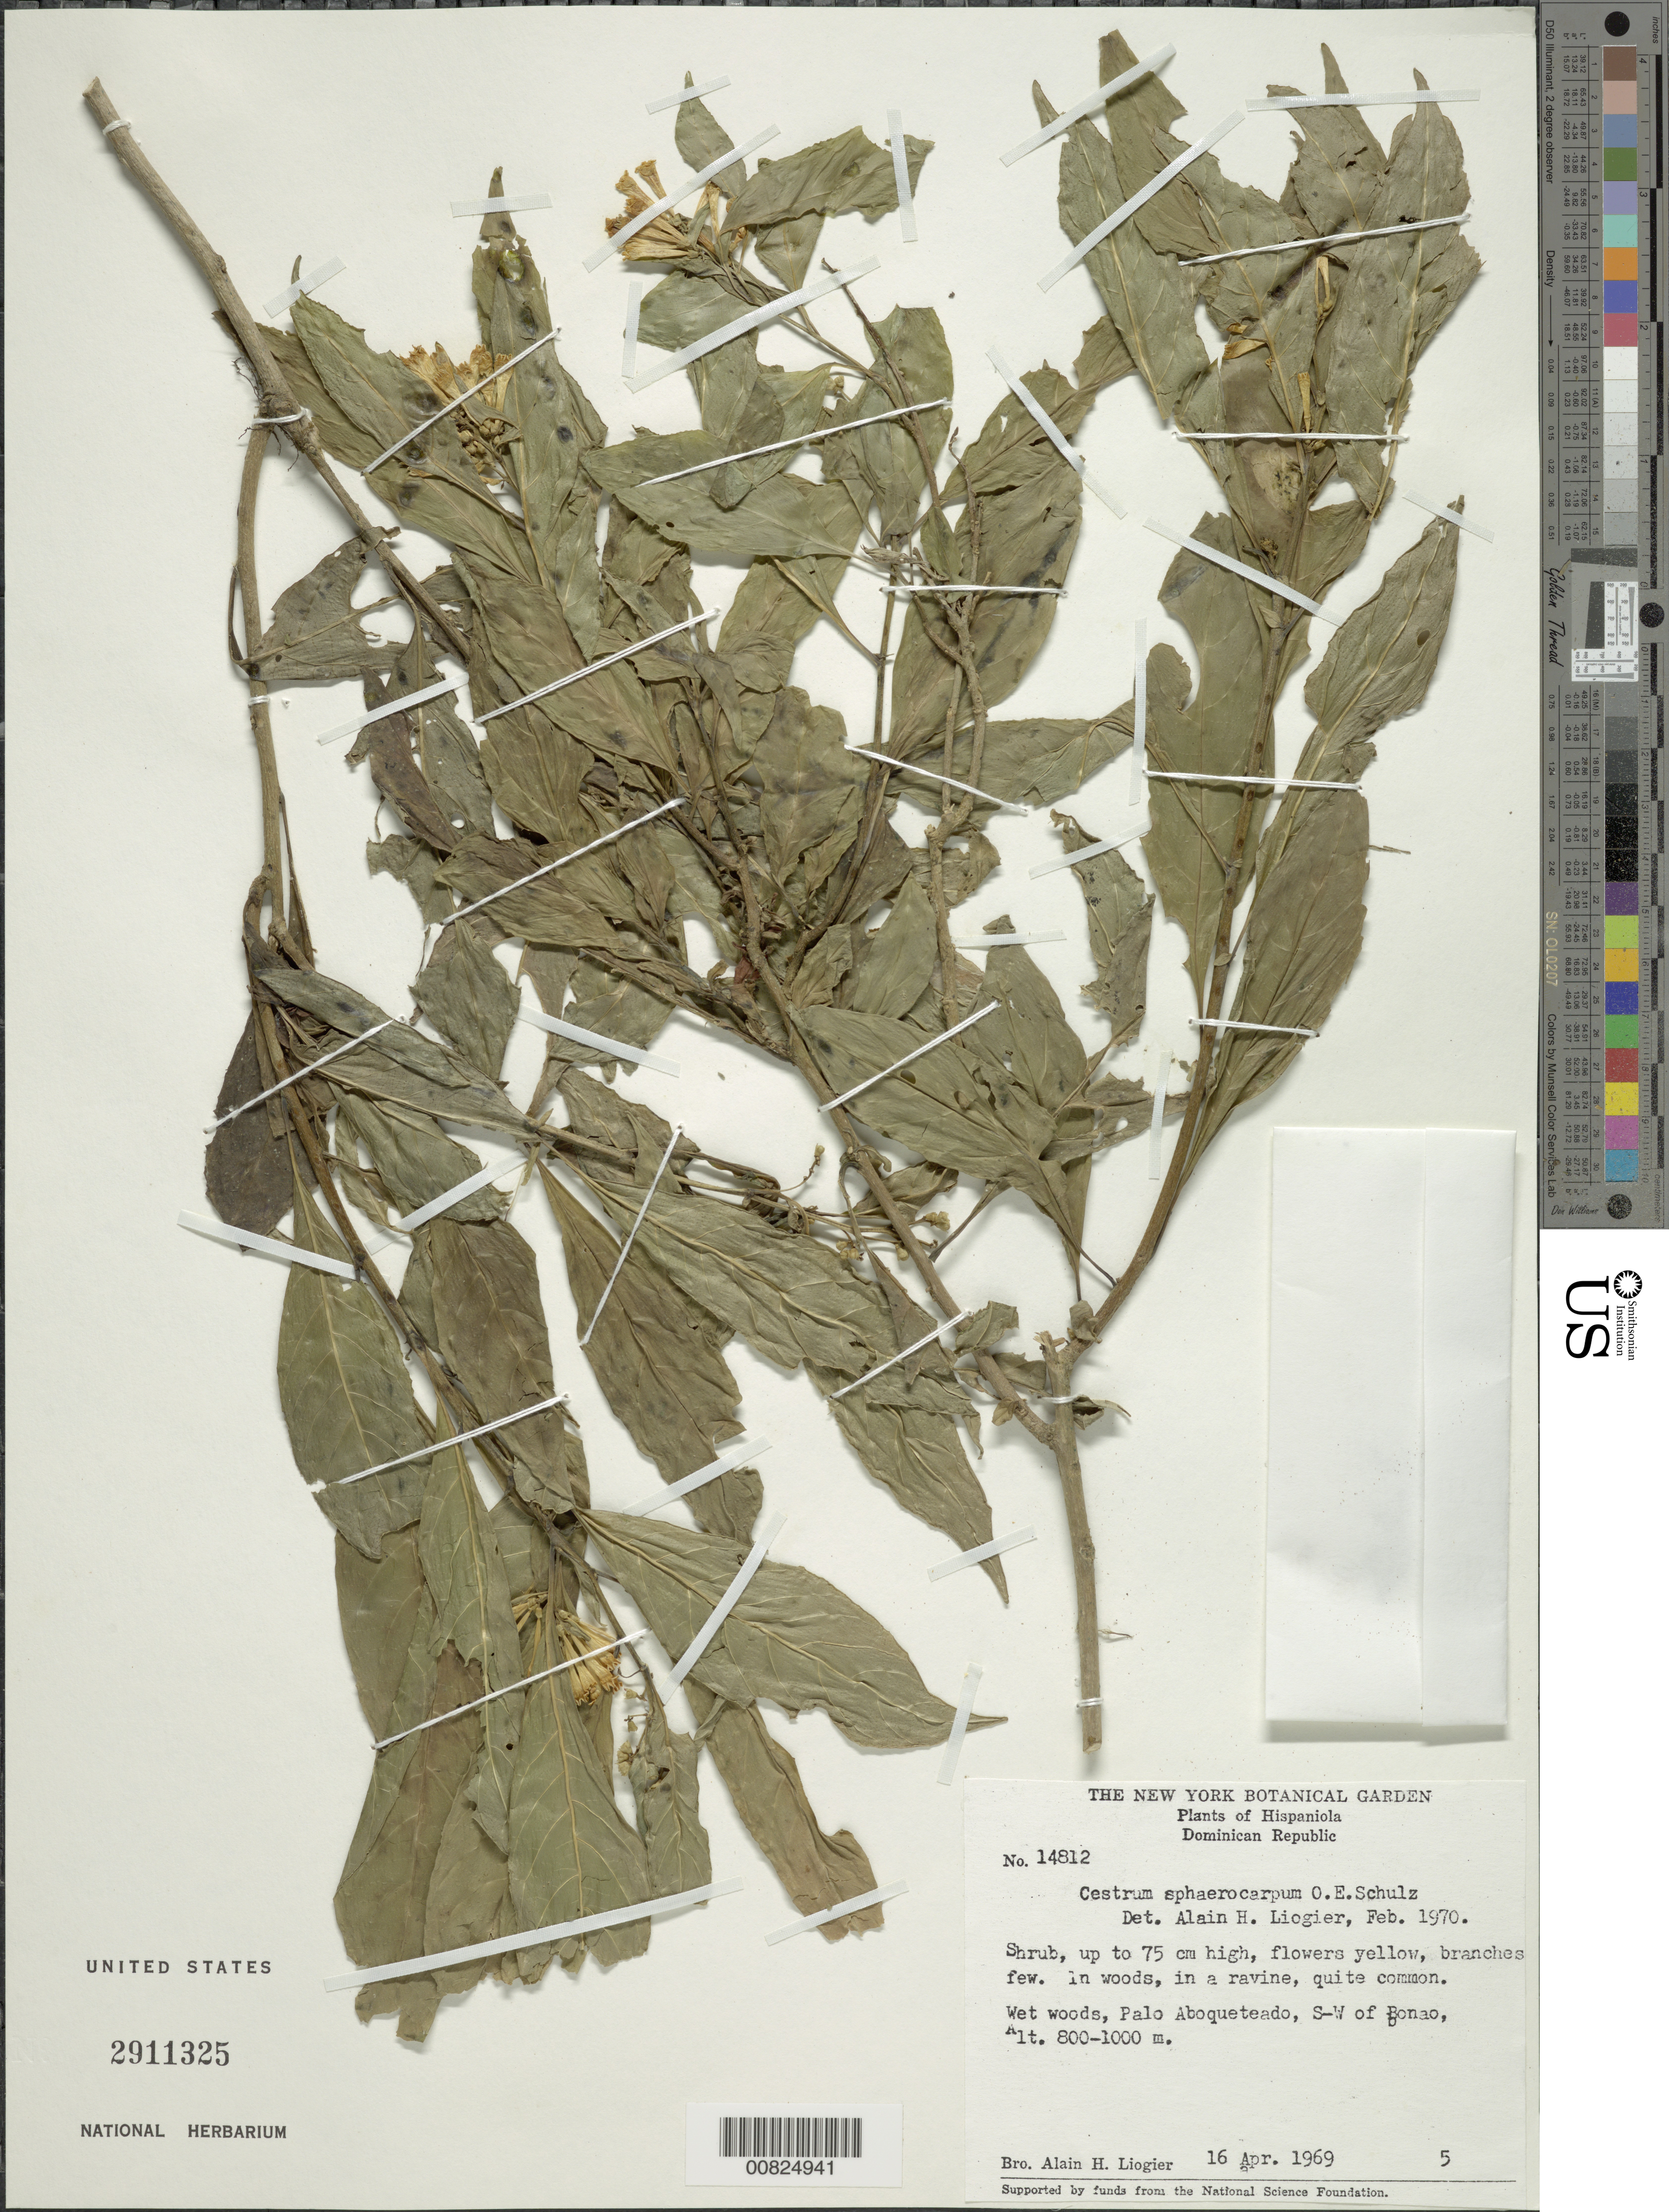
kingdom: Plantae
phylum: Tracheophyta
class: Magnoliopsida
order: Solanales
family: Solanaceae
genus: Cestrum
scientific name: Cestrum sphaerocarpum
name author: O.E. Schulz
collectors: A. H. Liogier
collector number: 14812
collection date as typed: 16 Apr 1969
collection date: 1969-04-16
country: Dominican Republic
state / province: Monseñor Nouel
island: Hispaniola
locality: Palo Aboqueteado, SW of Bonao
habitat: In wet woods in a ravine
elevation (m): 800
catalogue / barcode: US 2911325